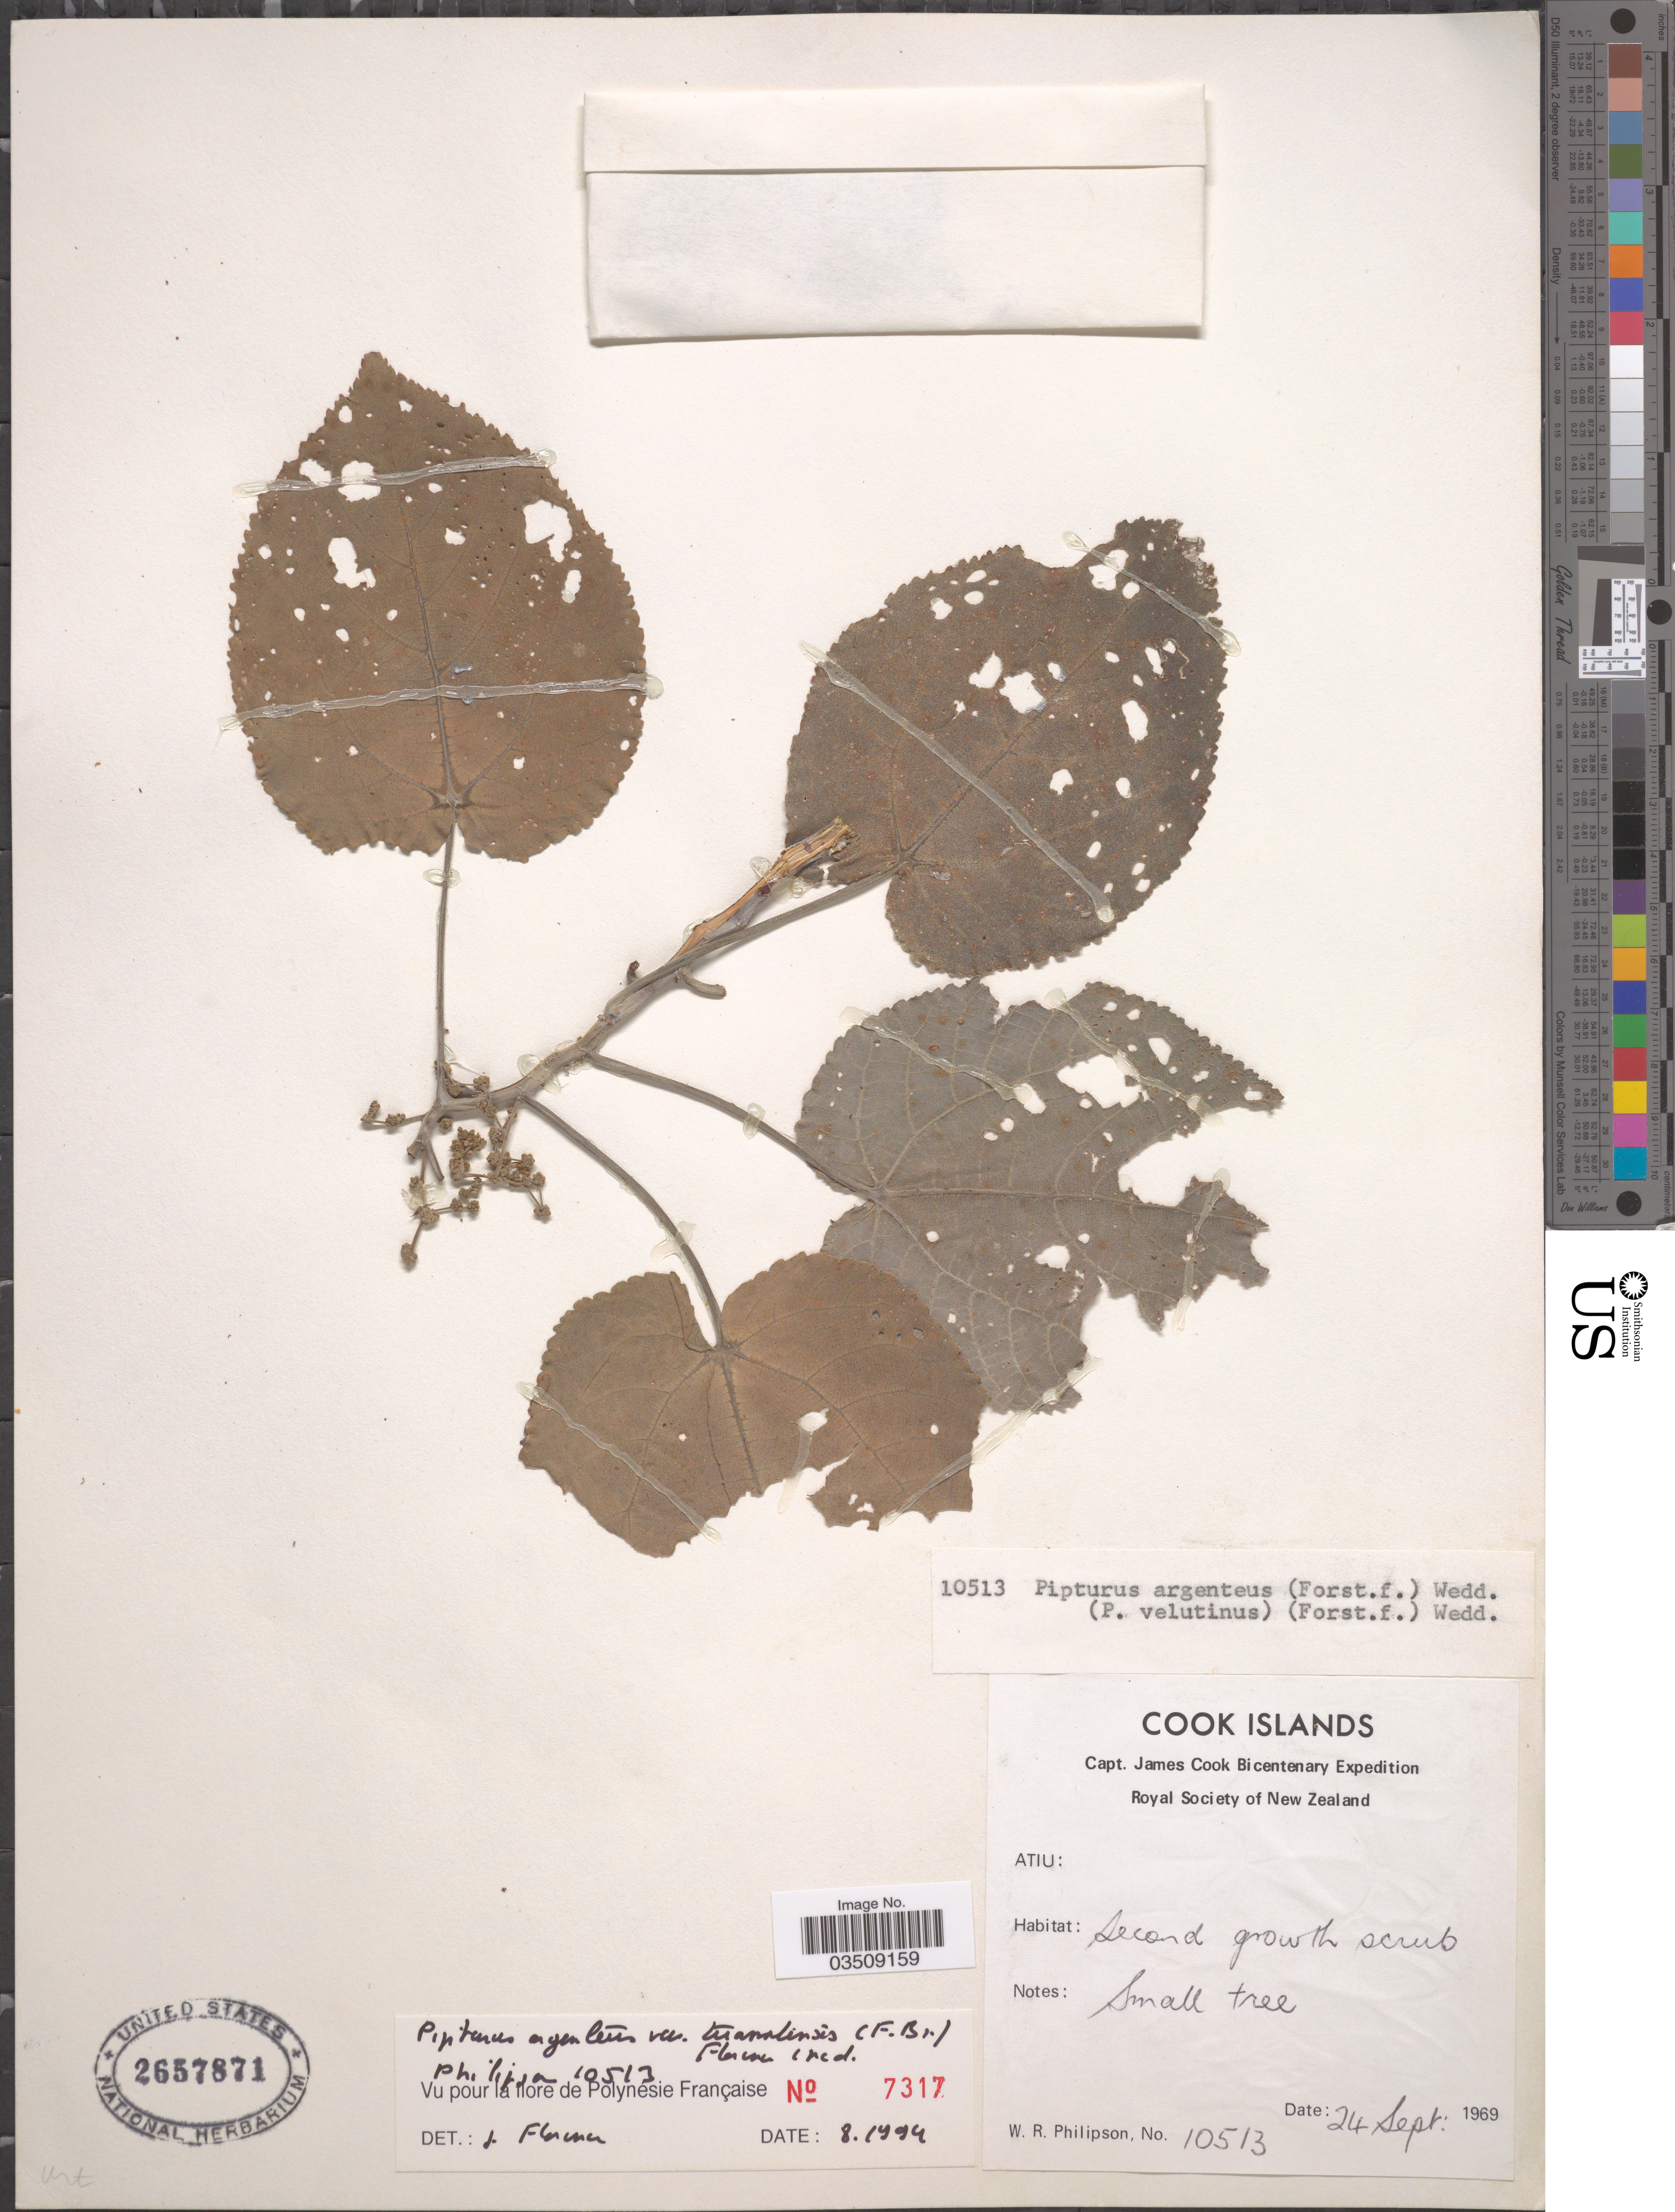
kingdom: Plantae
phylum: Tracheophyta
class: Magnoliopsida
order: Rosales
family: Urticaceae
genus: Pipturus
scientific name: Pipturus argenteus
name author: (G. Forst.) Wedd.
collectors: W. R. Philipson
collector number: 10513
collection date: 1969-09-24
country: Cook Islands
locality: Atiu.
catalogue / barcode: US 2657871